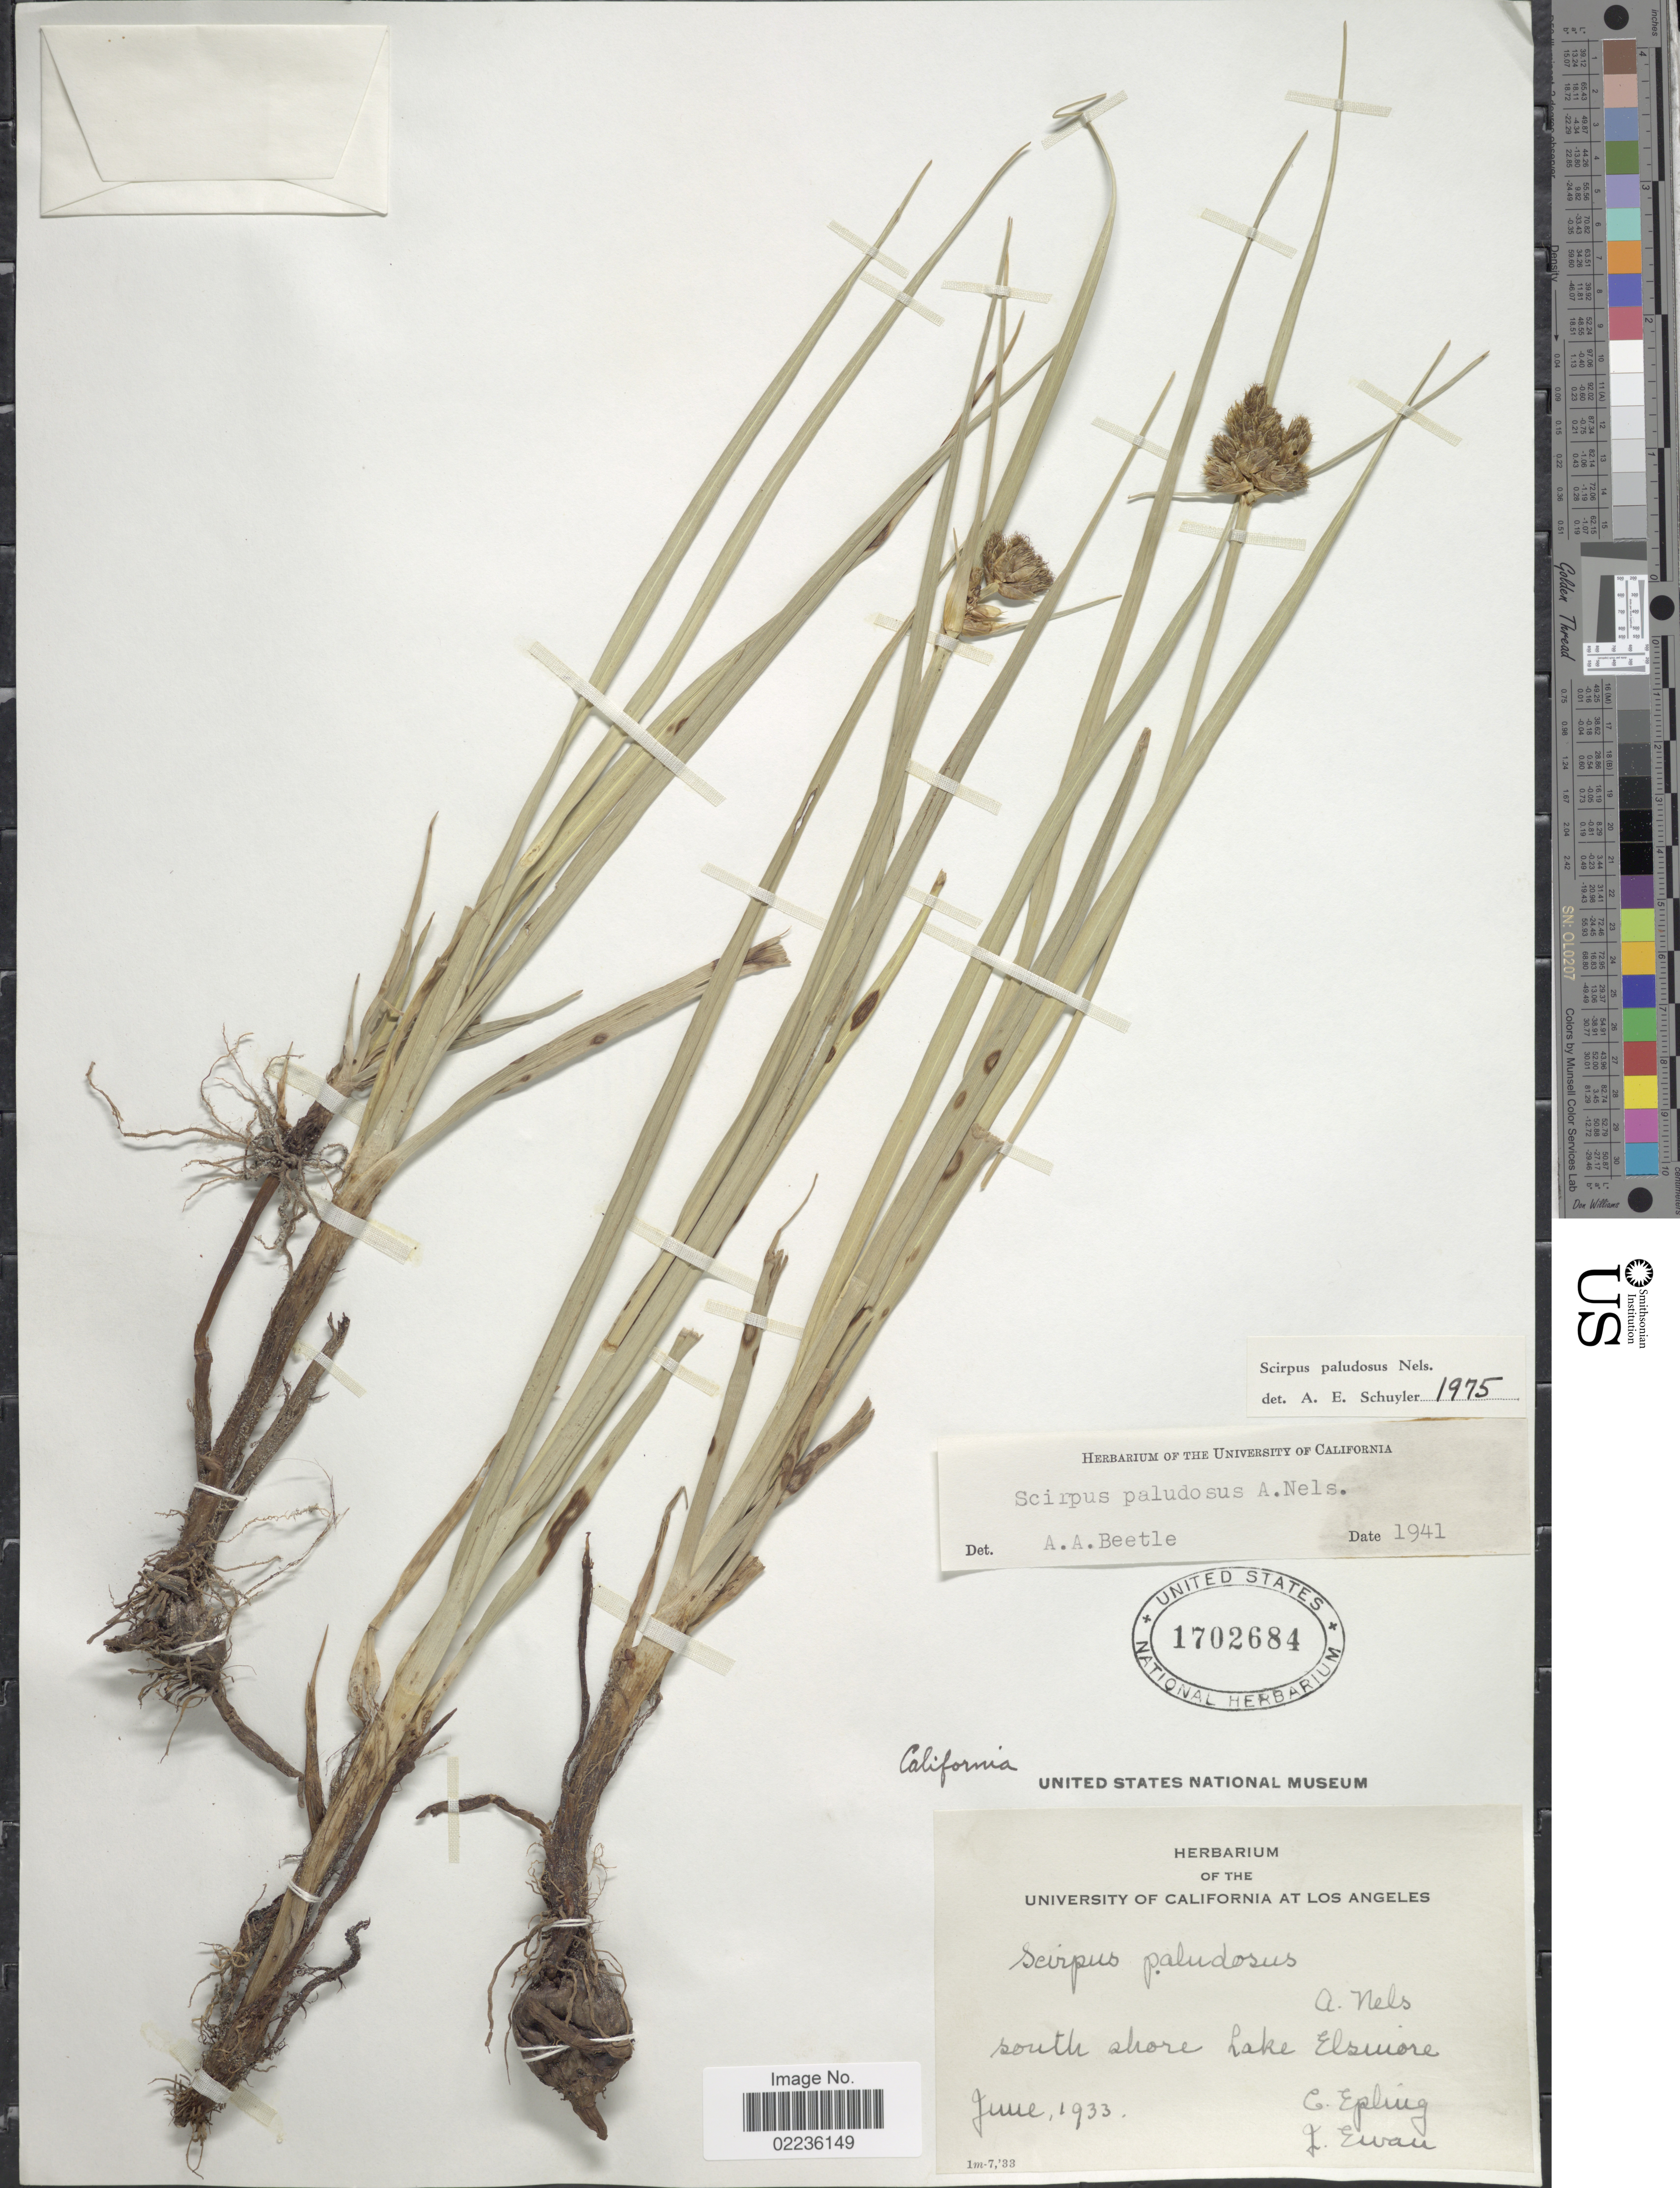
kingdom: Plantae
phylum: Tracheophyta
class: Liliopsida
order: Poales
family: Cyperaceae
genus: Bolboschoenus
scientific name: Bolboschoenus maritimus subsp. paludosus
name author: (A. Nelson) T. Koyama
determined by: Strong, M. T., (US), Smithsonian Institution - National Museum of Natural History (UNITED STATES)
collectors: C. C. Epling & J. A. Ewan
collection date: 1933-06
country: United States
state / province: California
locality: South shore Lake Elsinore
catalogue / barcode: US 1702684